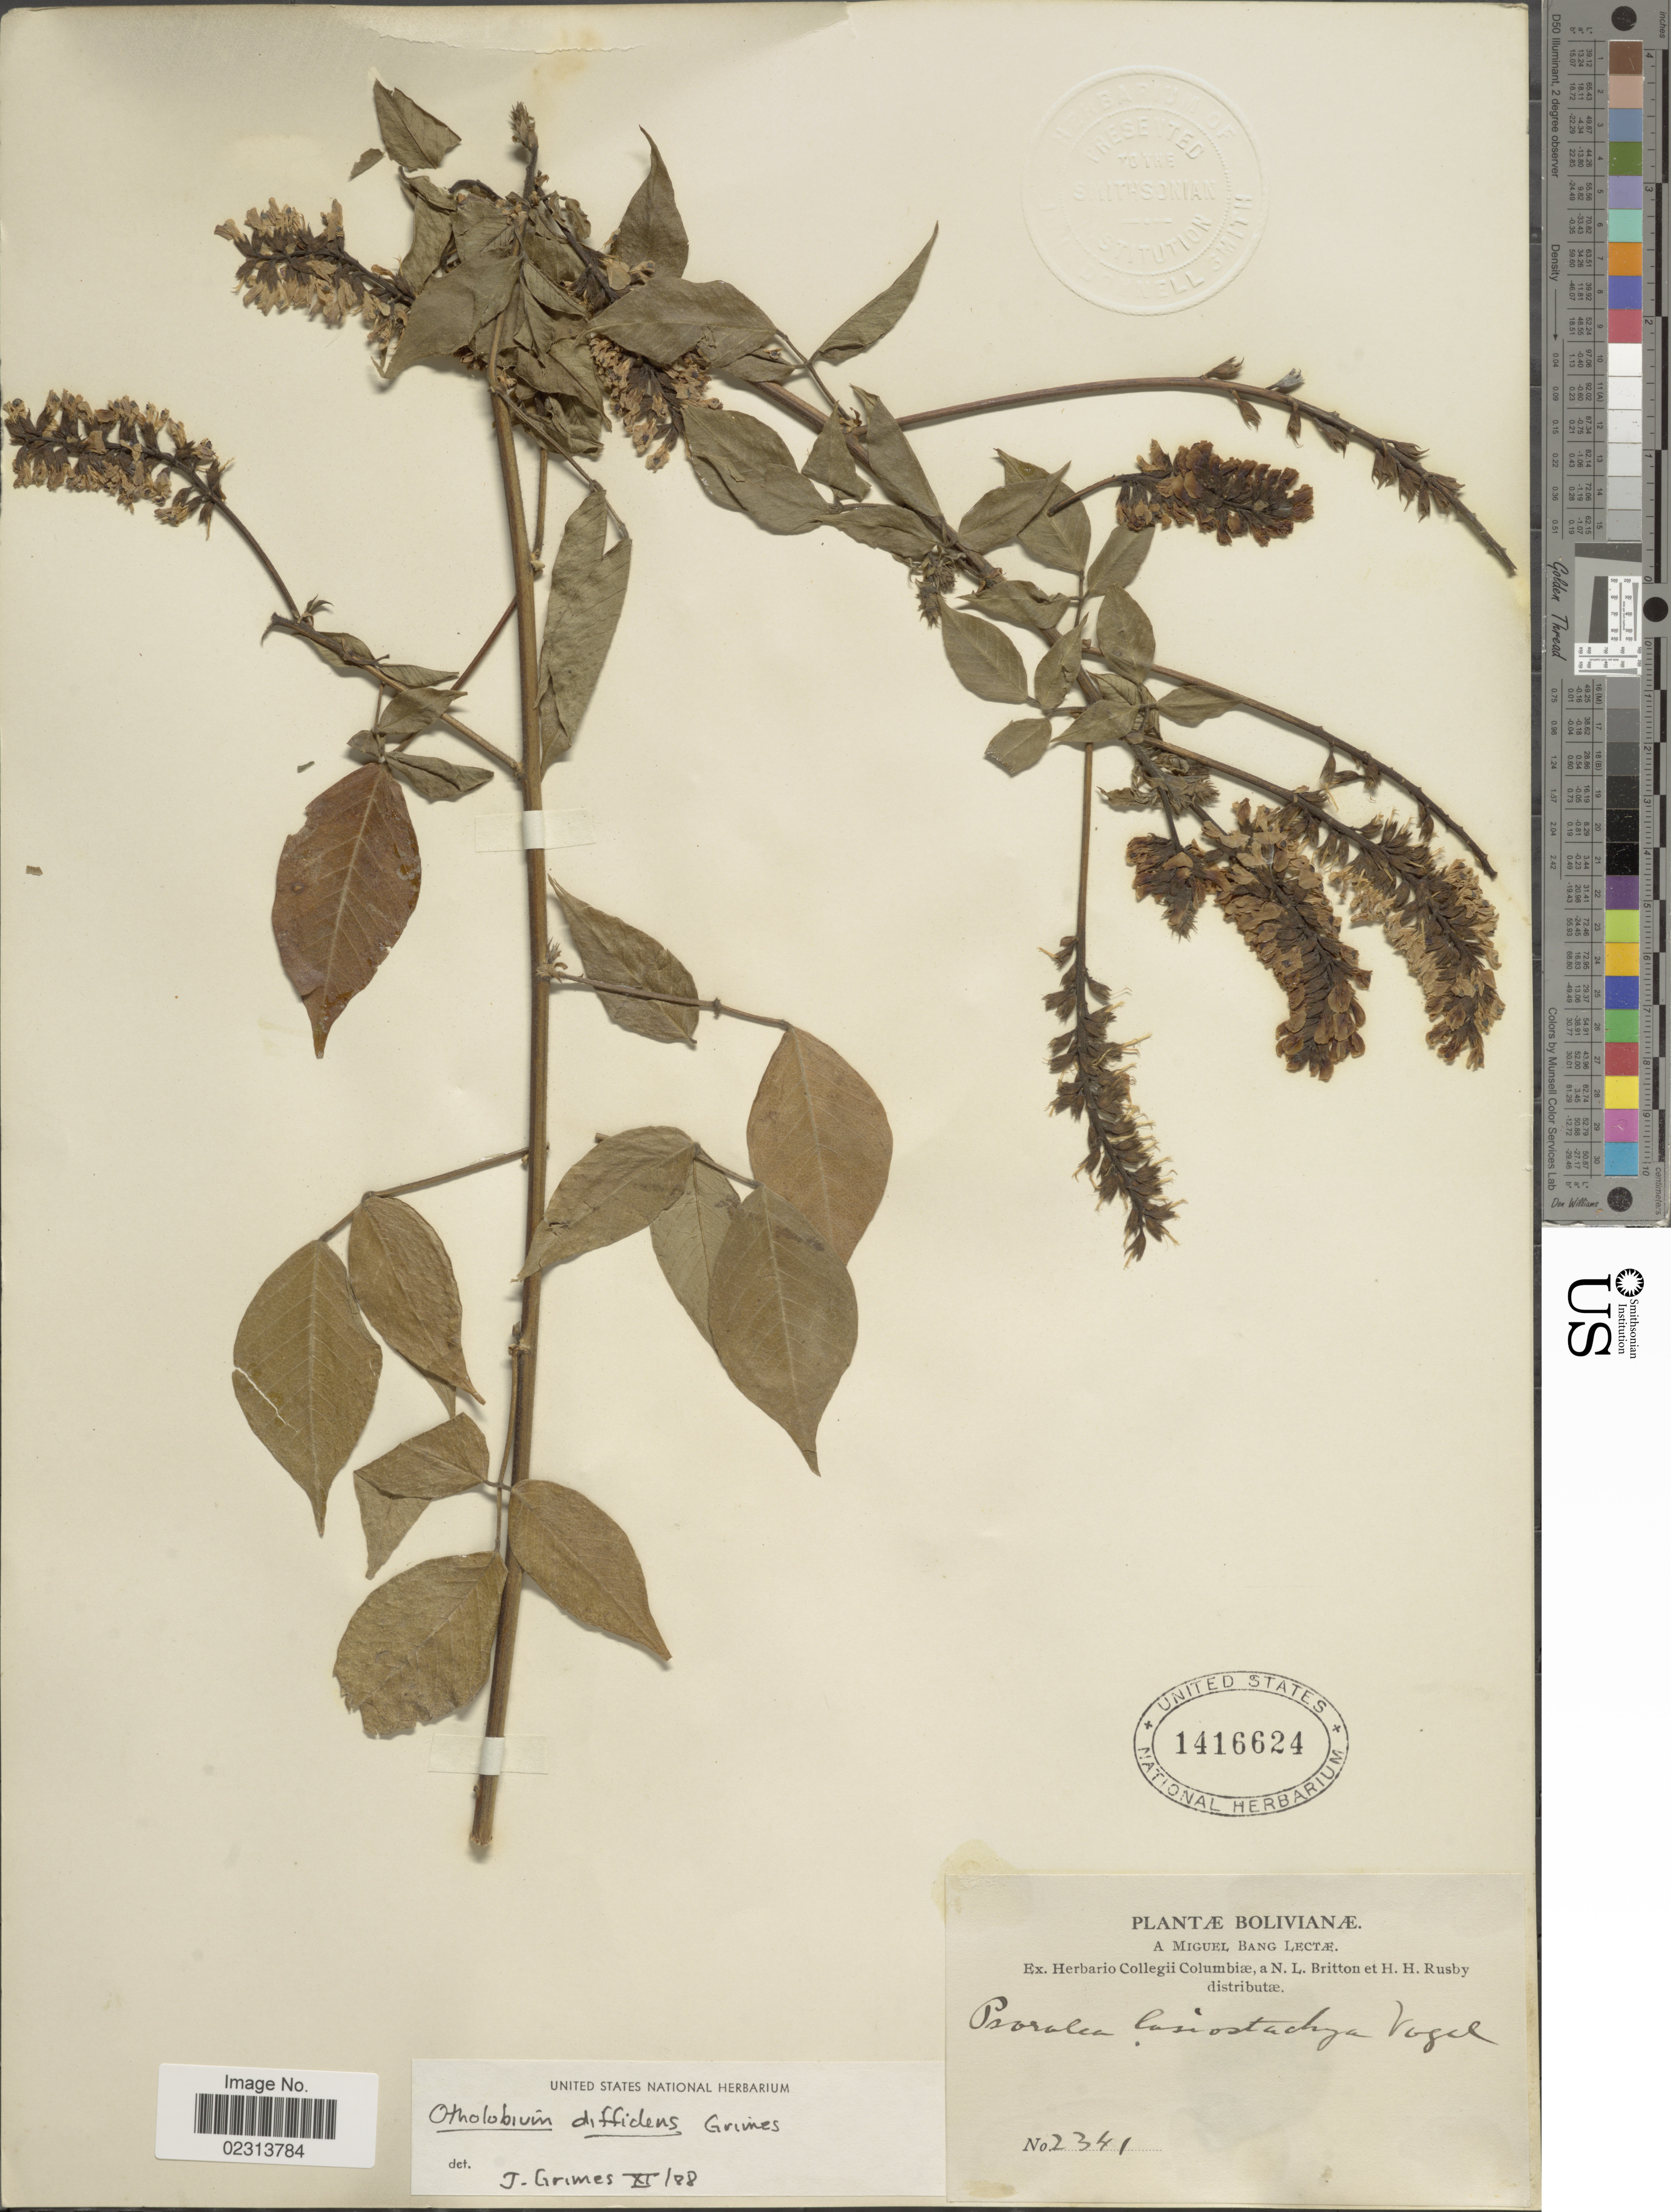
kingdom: Plantae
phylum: Tracheophyta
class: Magnoliopsida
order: Fabales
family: Fabaceae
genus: Otholobium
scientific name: Otholobium diffidens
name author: J.W. Grimes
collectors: M. Bang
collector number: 2341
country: Bolivia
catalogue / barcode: US 1416624